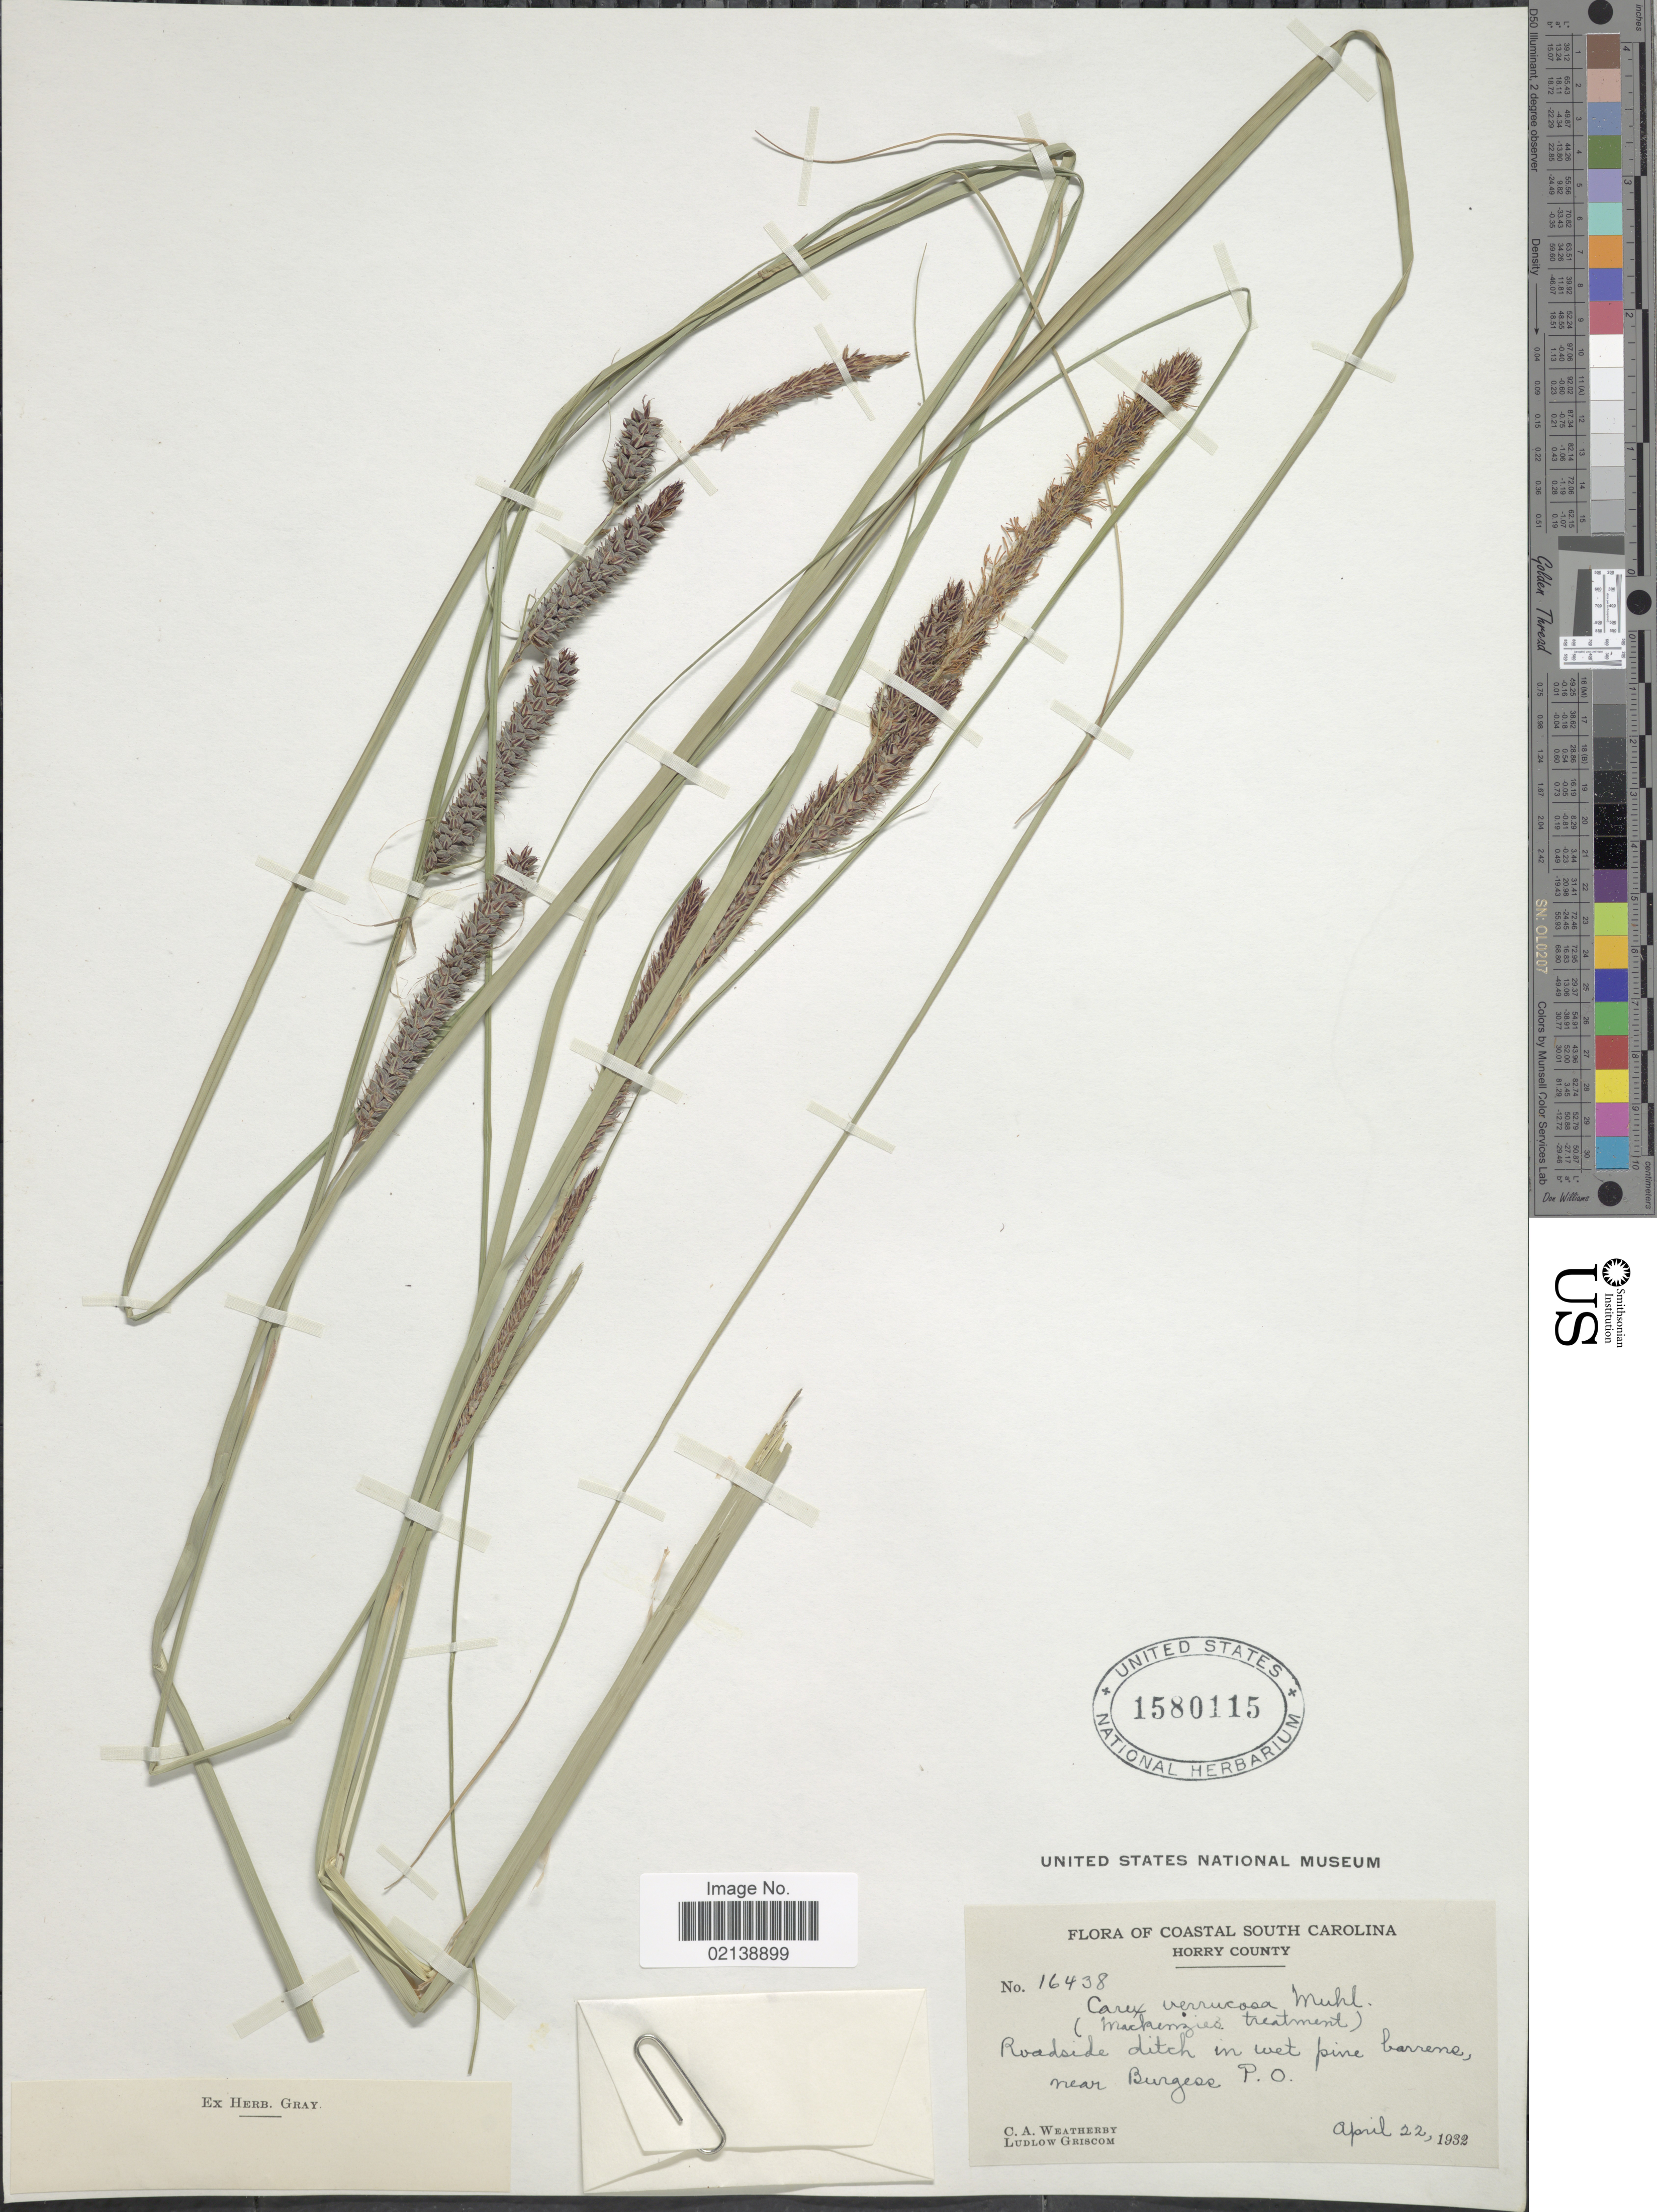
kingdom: Plantae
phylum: Tracheophyta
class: Liliopsida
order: Poales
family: Cyperaceae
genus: Carex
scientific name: Carex verrucosa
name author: Muhl.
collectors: C. A. Weatherby & L. Griscom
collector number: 16438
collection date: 1932-04-22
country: United States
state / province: South Carolina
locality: Coastal South Carolina, Horry County, Roadside ditch in wet pine barrens, near Burgess P.O.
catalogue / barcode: US 1580115